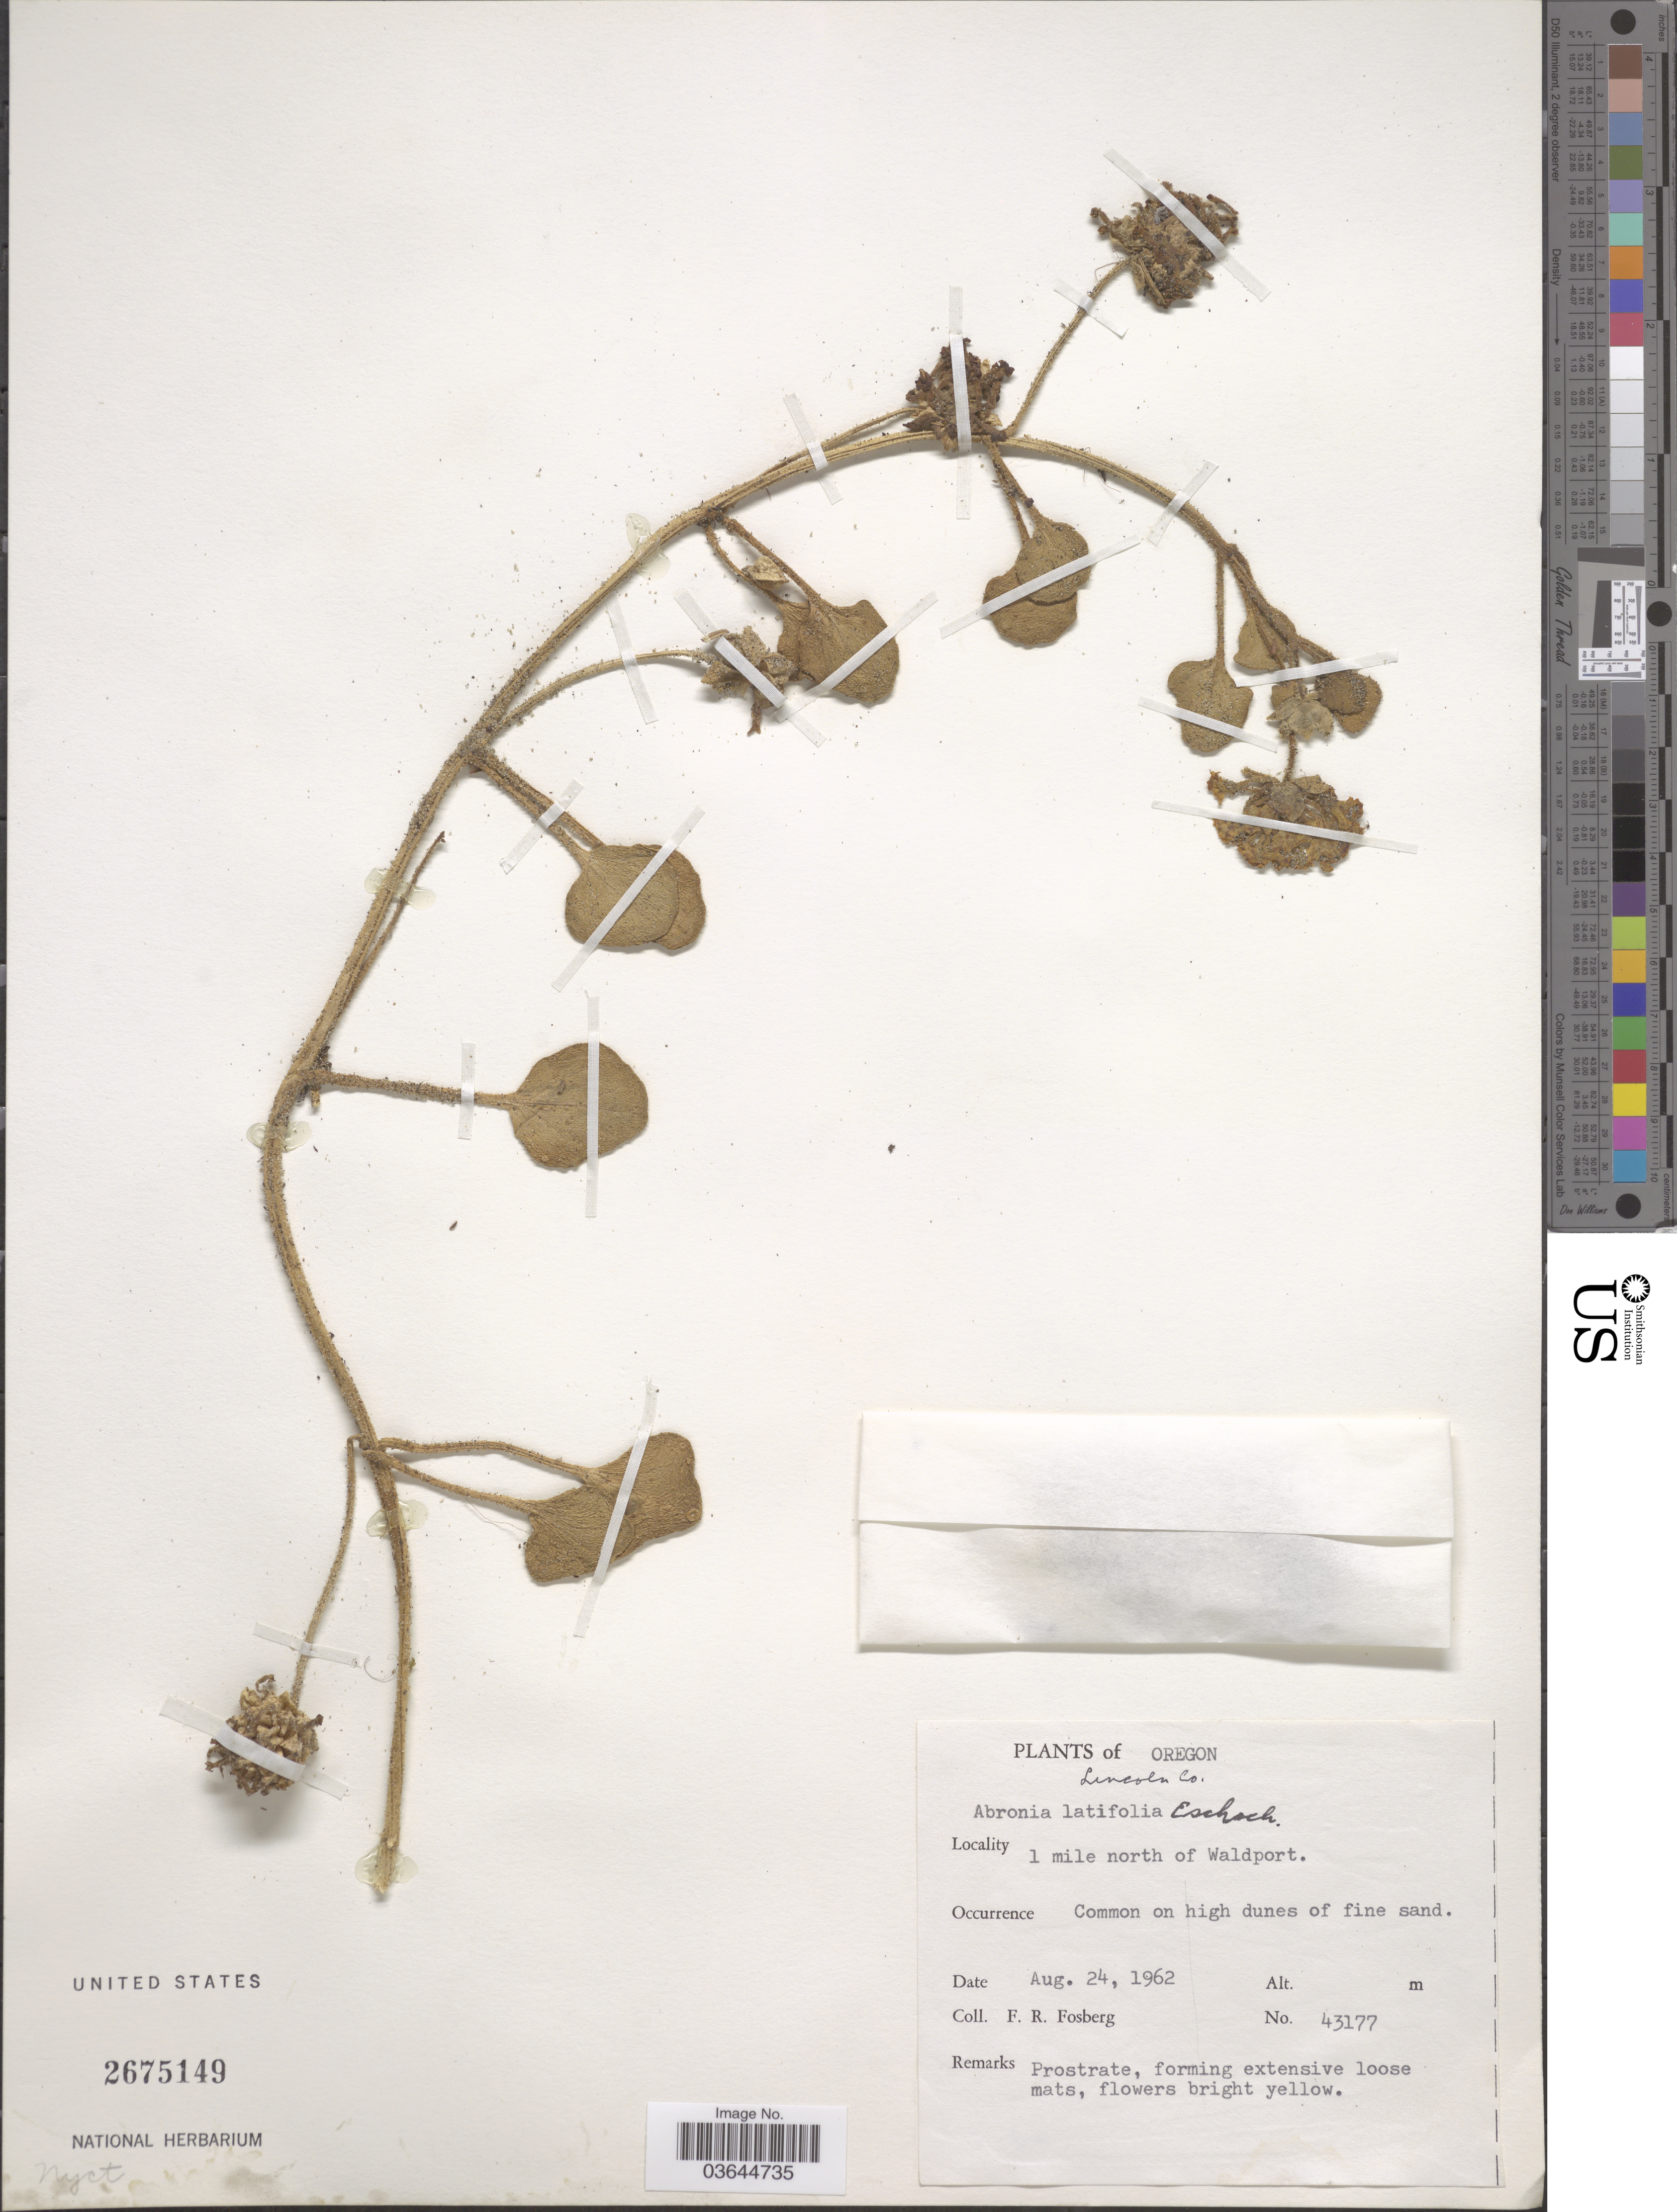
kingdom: Plantae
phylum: Tracheophyta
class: Magnoliopsida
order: Caryophyllales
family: Nyctaginaceae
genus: Abronia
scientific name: Abronia latifolia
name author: Eschsch.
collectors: F. R. Fosberg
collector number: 43177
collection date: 1962-08-24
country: United States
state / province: Oregon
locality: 1 mile north of Waldport.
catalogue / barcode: US 2675149